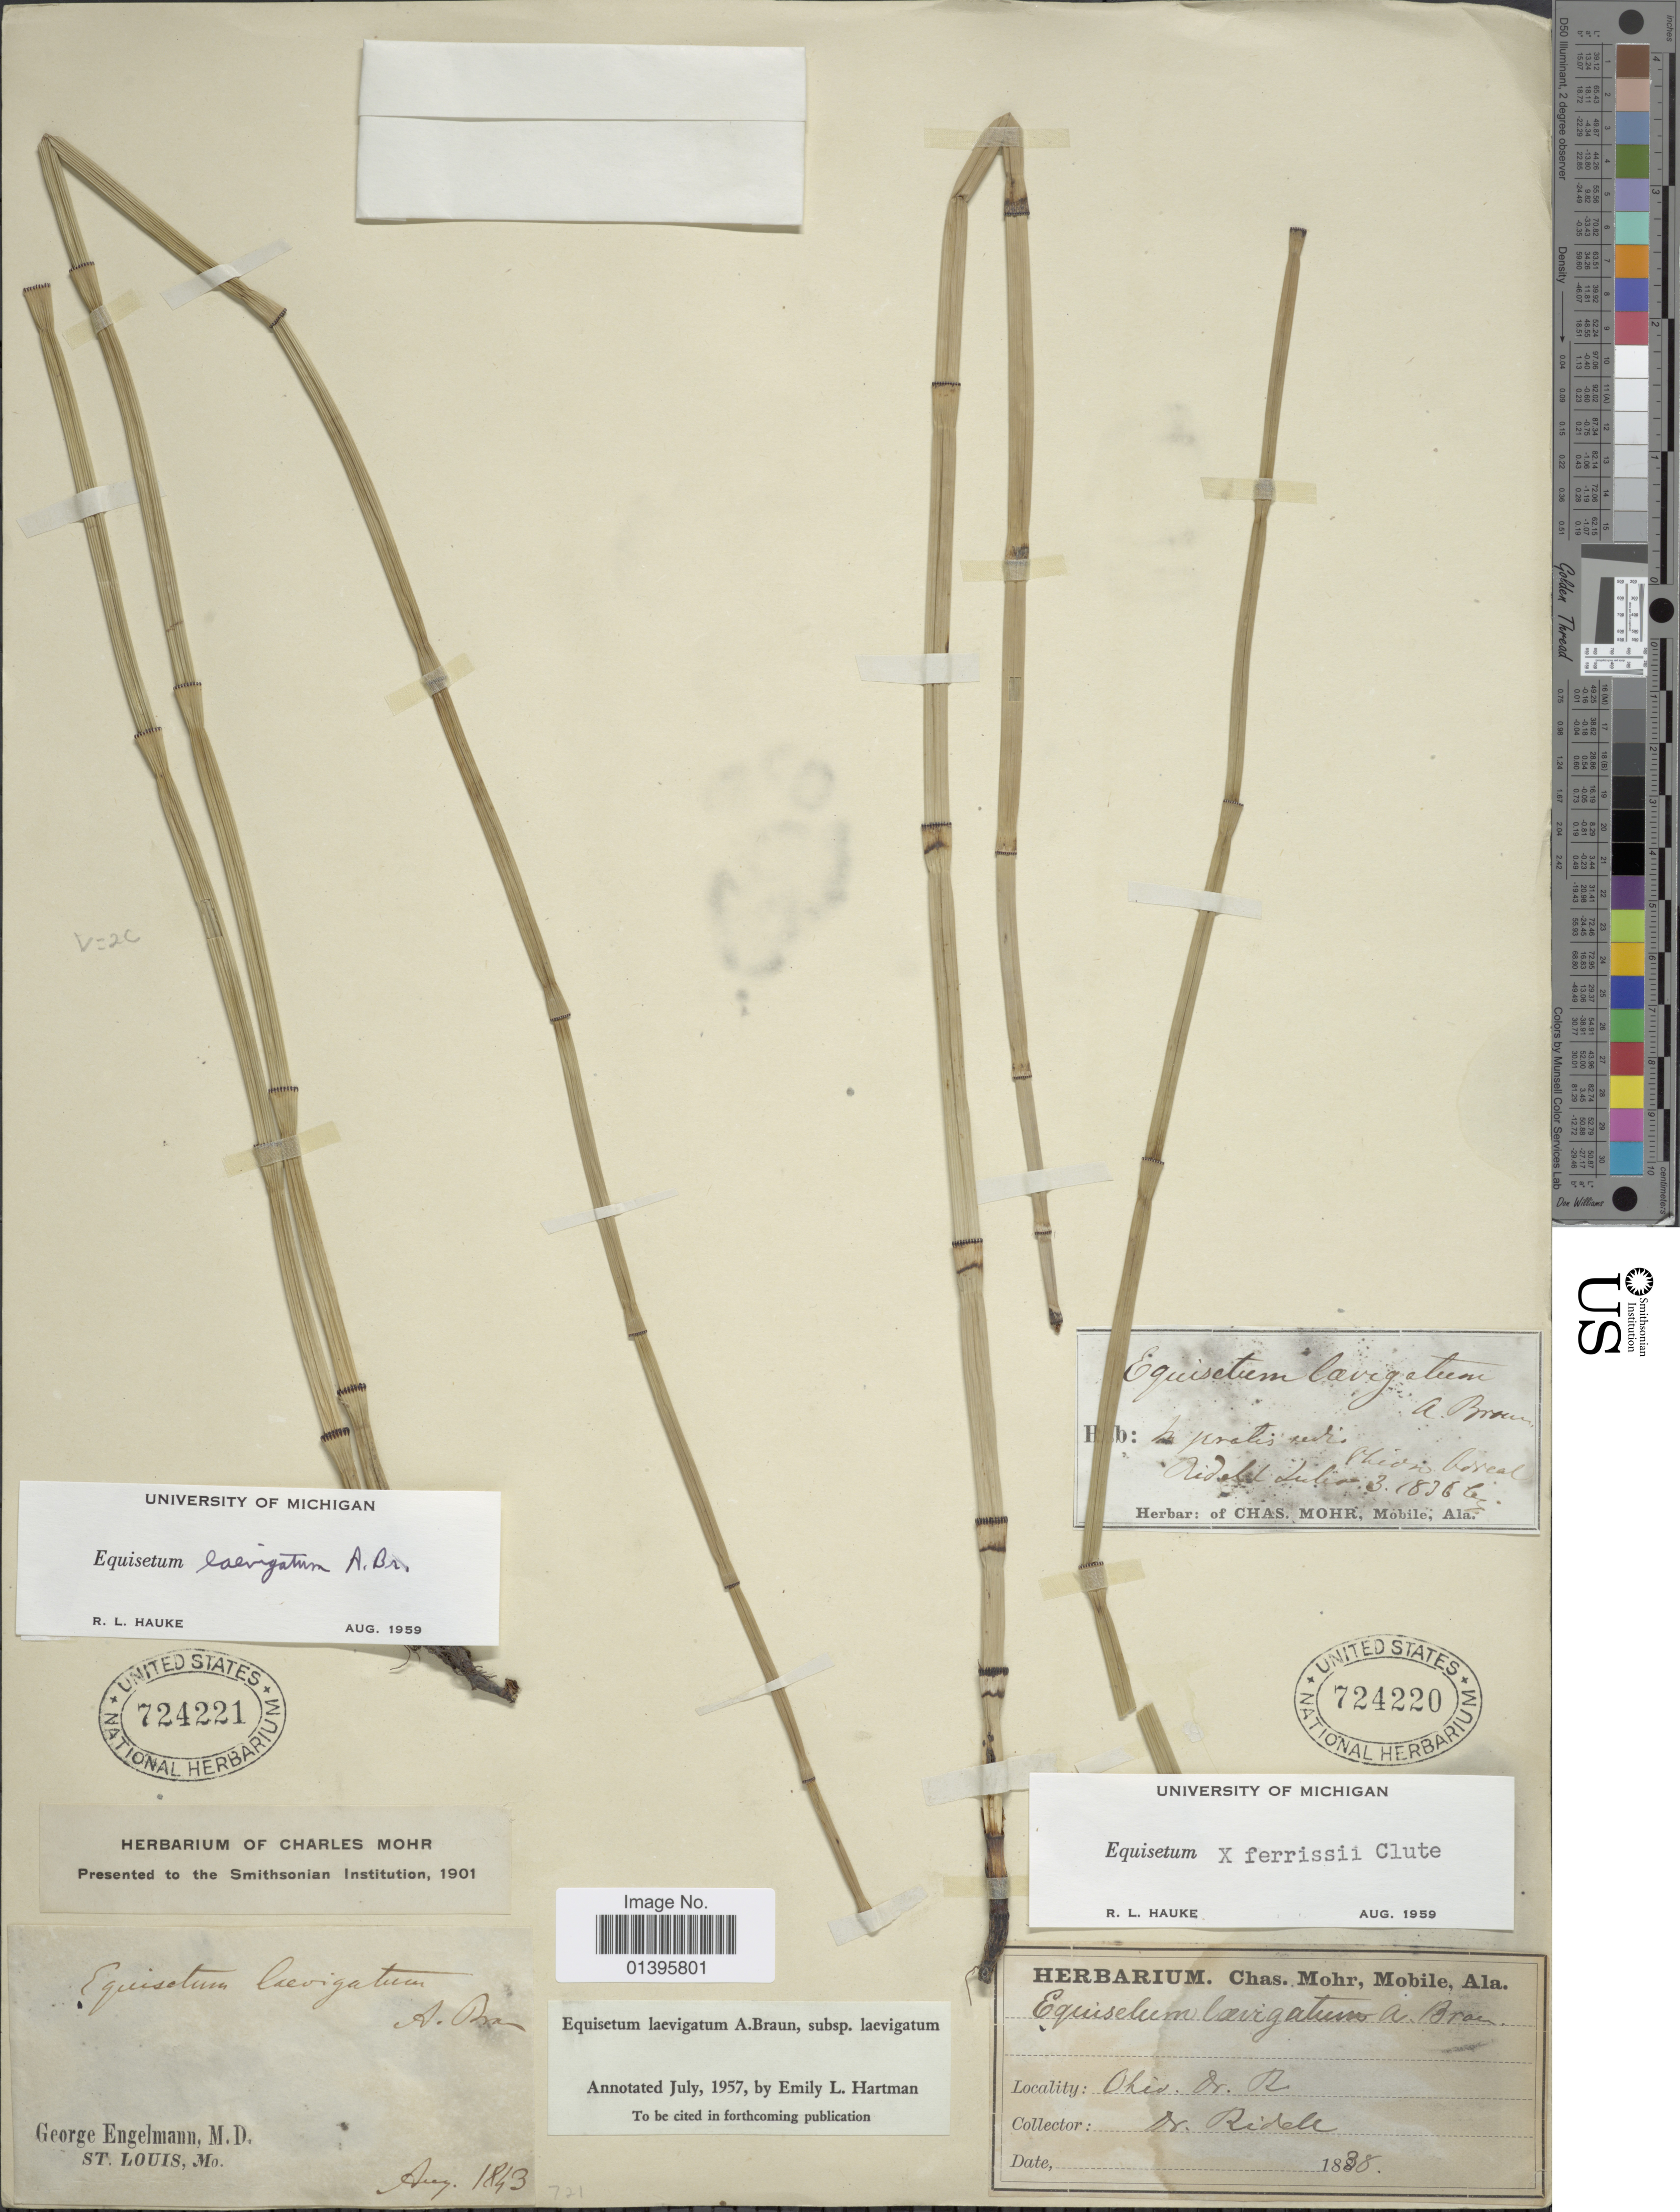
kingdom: Plantae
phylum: Tracheophyta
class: Polypodiopsida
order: Equisetales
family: Equisetaceae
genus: Equisetum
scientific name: Equisetum x ferrissii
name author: Clute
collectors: -. Ridell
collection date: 1838-07-03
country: United States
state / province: Ohio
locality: Or. R.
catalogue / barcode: US 724220